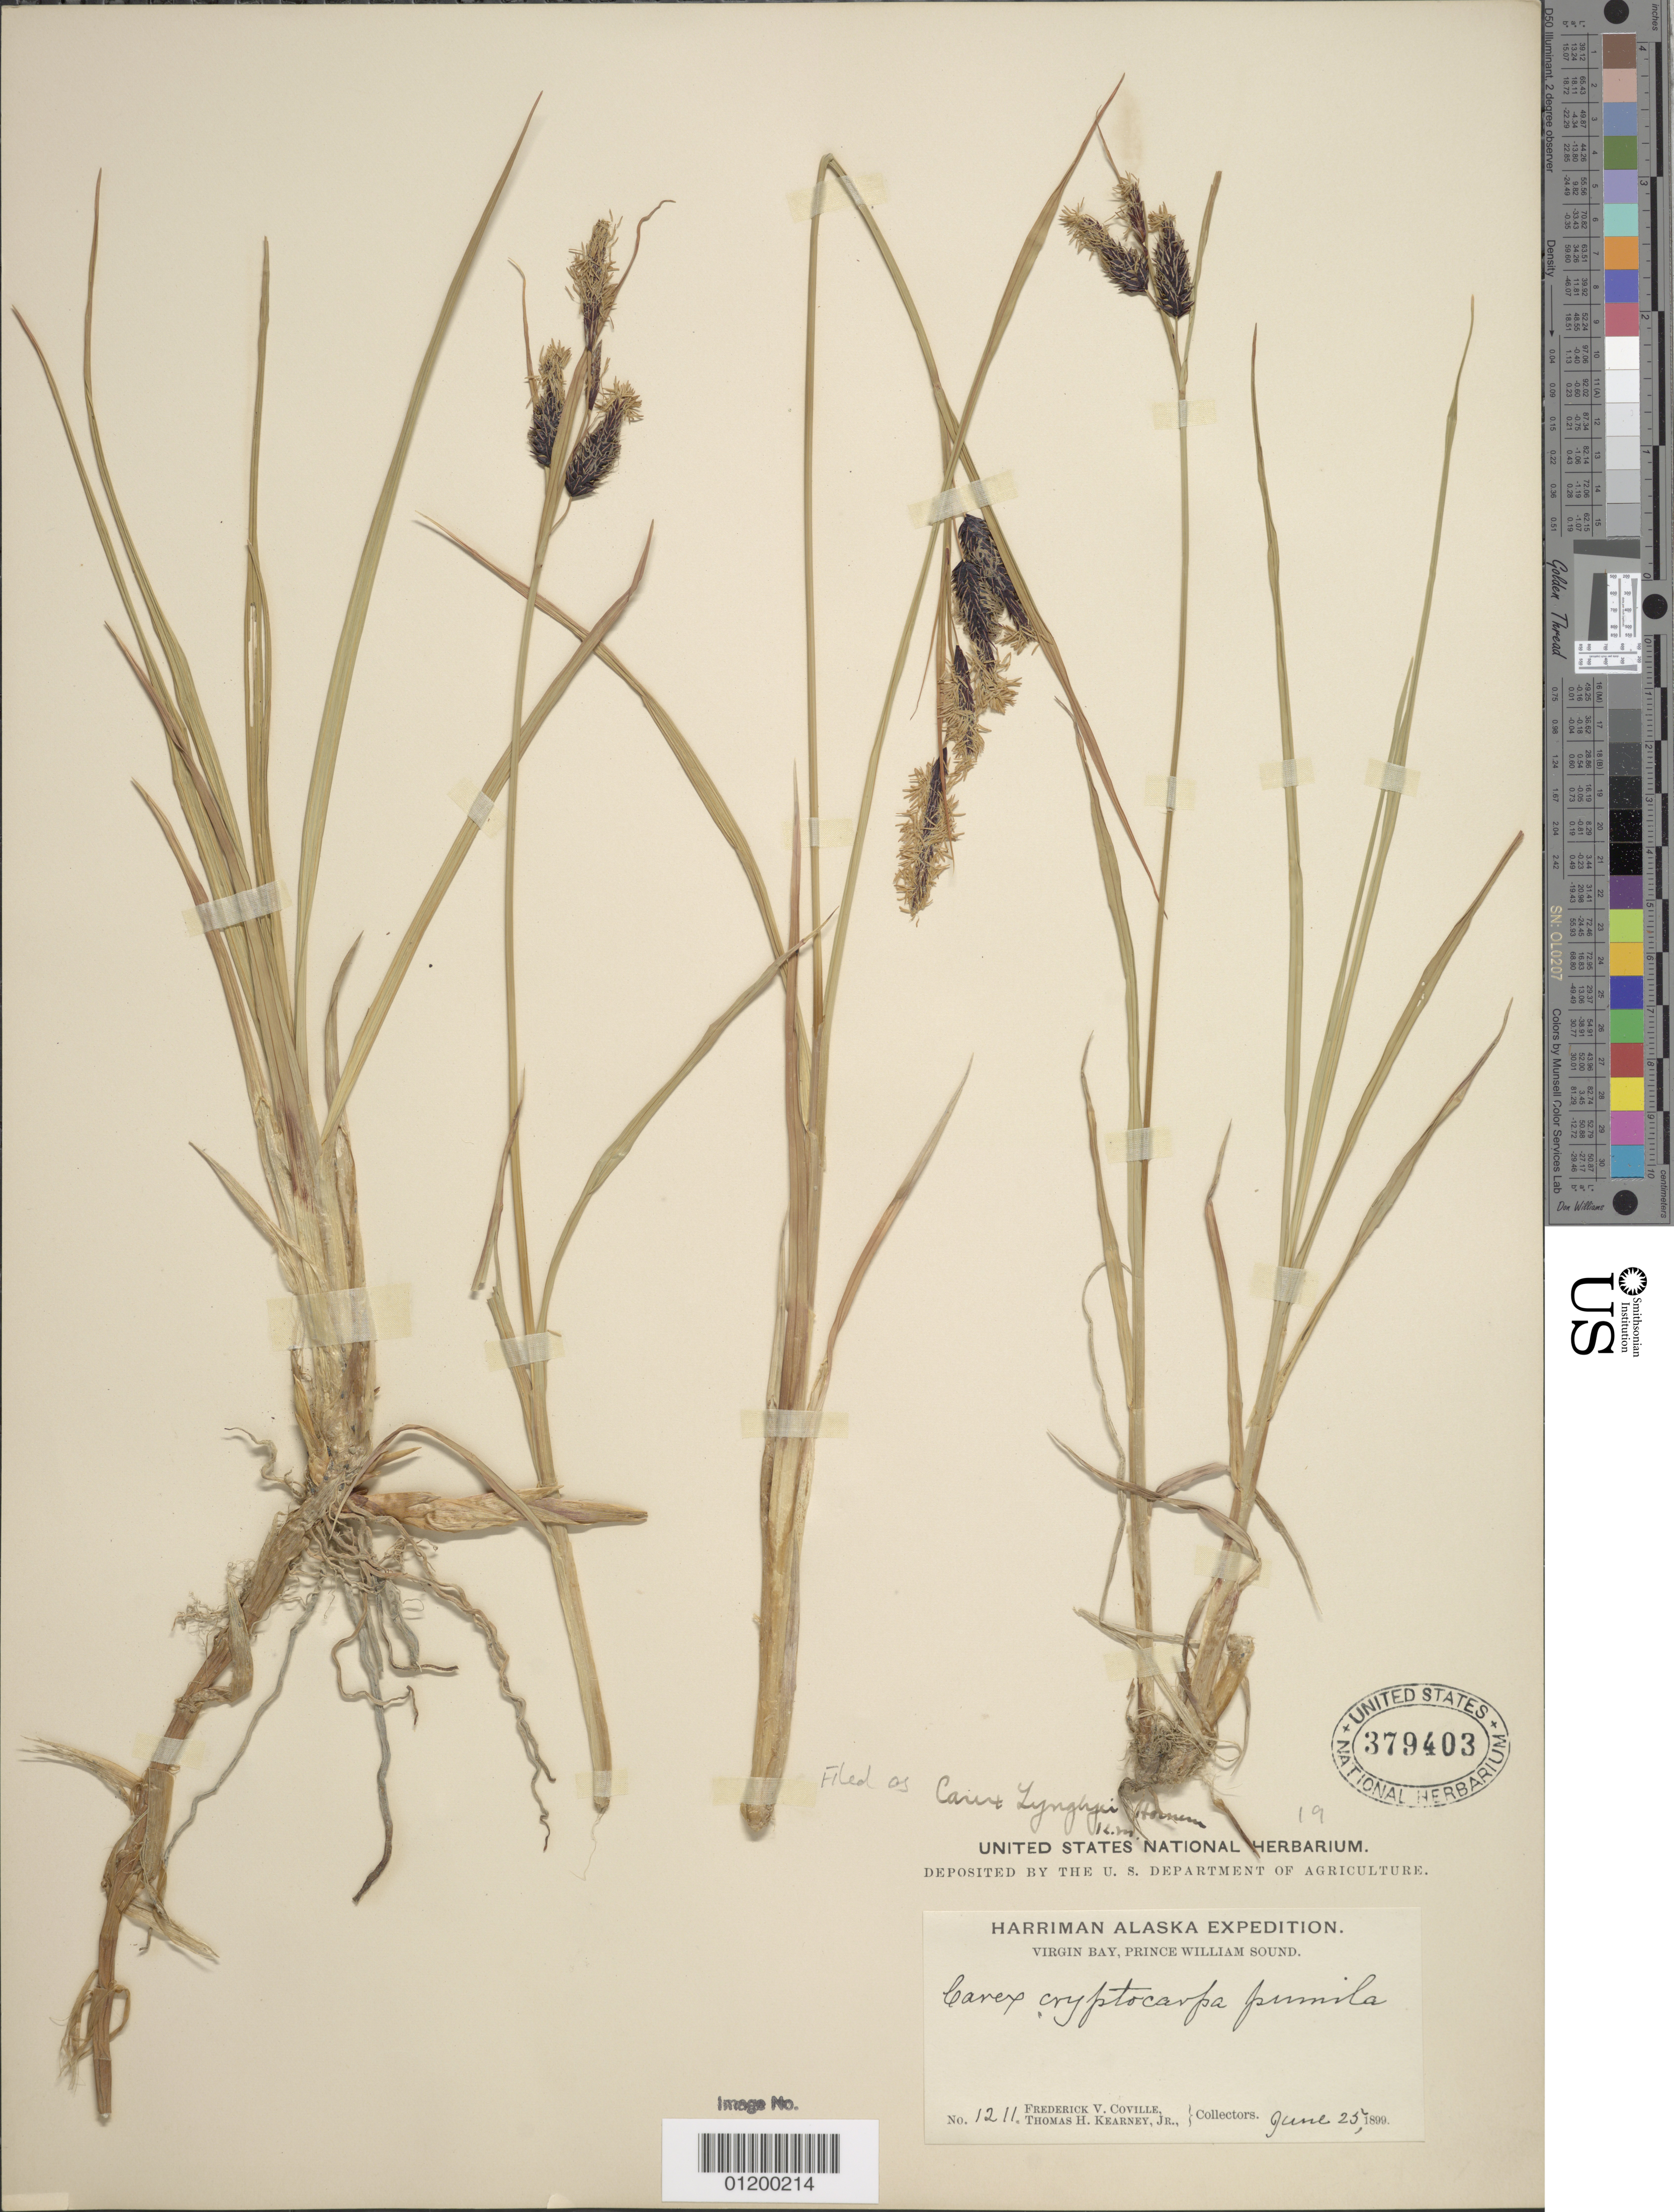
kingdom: Plantae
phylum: Tracheophyta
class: Liliopsida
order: Poales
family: Cyperaceae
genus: Carex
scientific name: Carex lyngbyei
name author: Hornem.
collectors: F. V. Coville & T. H. Kearney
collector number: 1211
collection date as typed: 25 Jun 1899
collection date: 1899-06-25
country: United States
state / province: Alaska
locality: Virgin Bay, Prince William Sound.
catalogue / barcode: US 379403